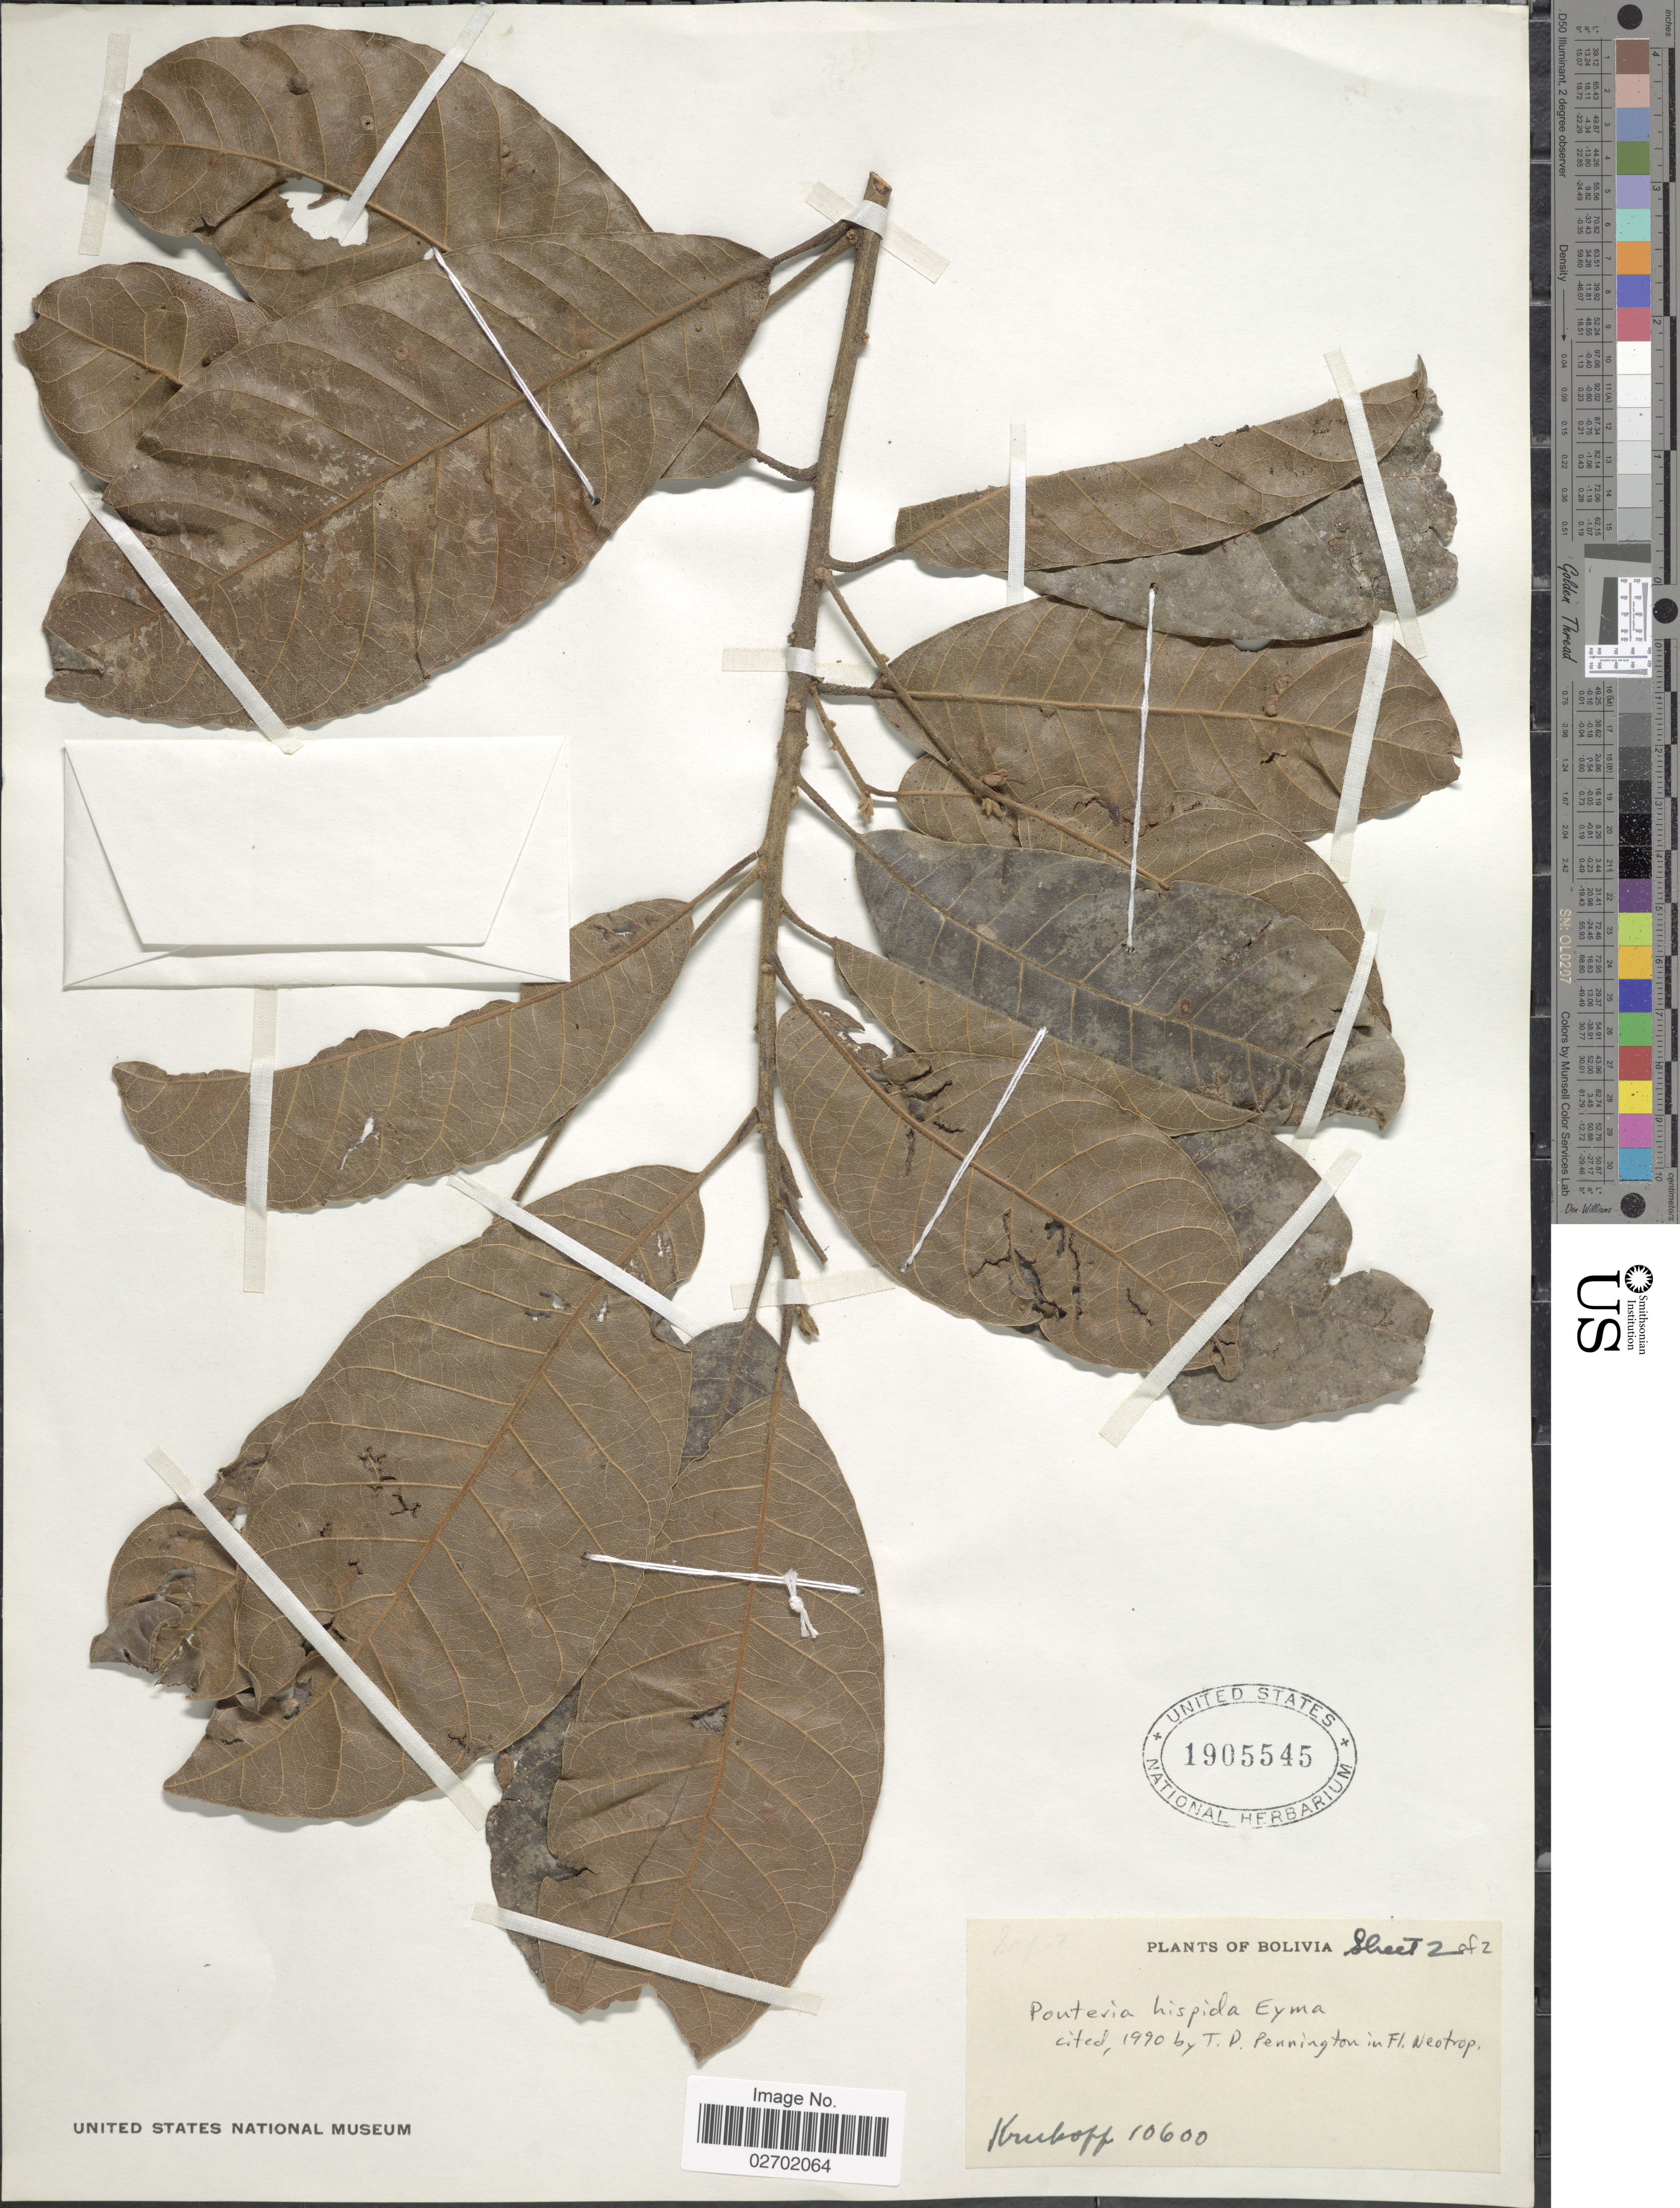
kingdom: Plantae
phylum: Tracheophyta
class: Magnoliopsida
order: Ericales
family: Sapotaceae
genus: Pouteria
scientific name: Pouteria hispida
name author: Eyma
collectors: Krukoff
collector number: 10600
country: Bolivia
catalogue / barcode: US 1905545